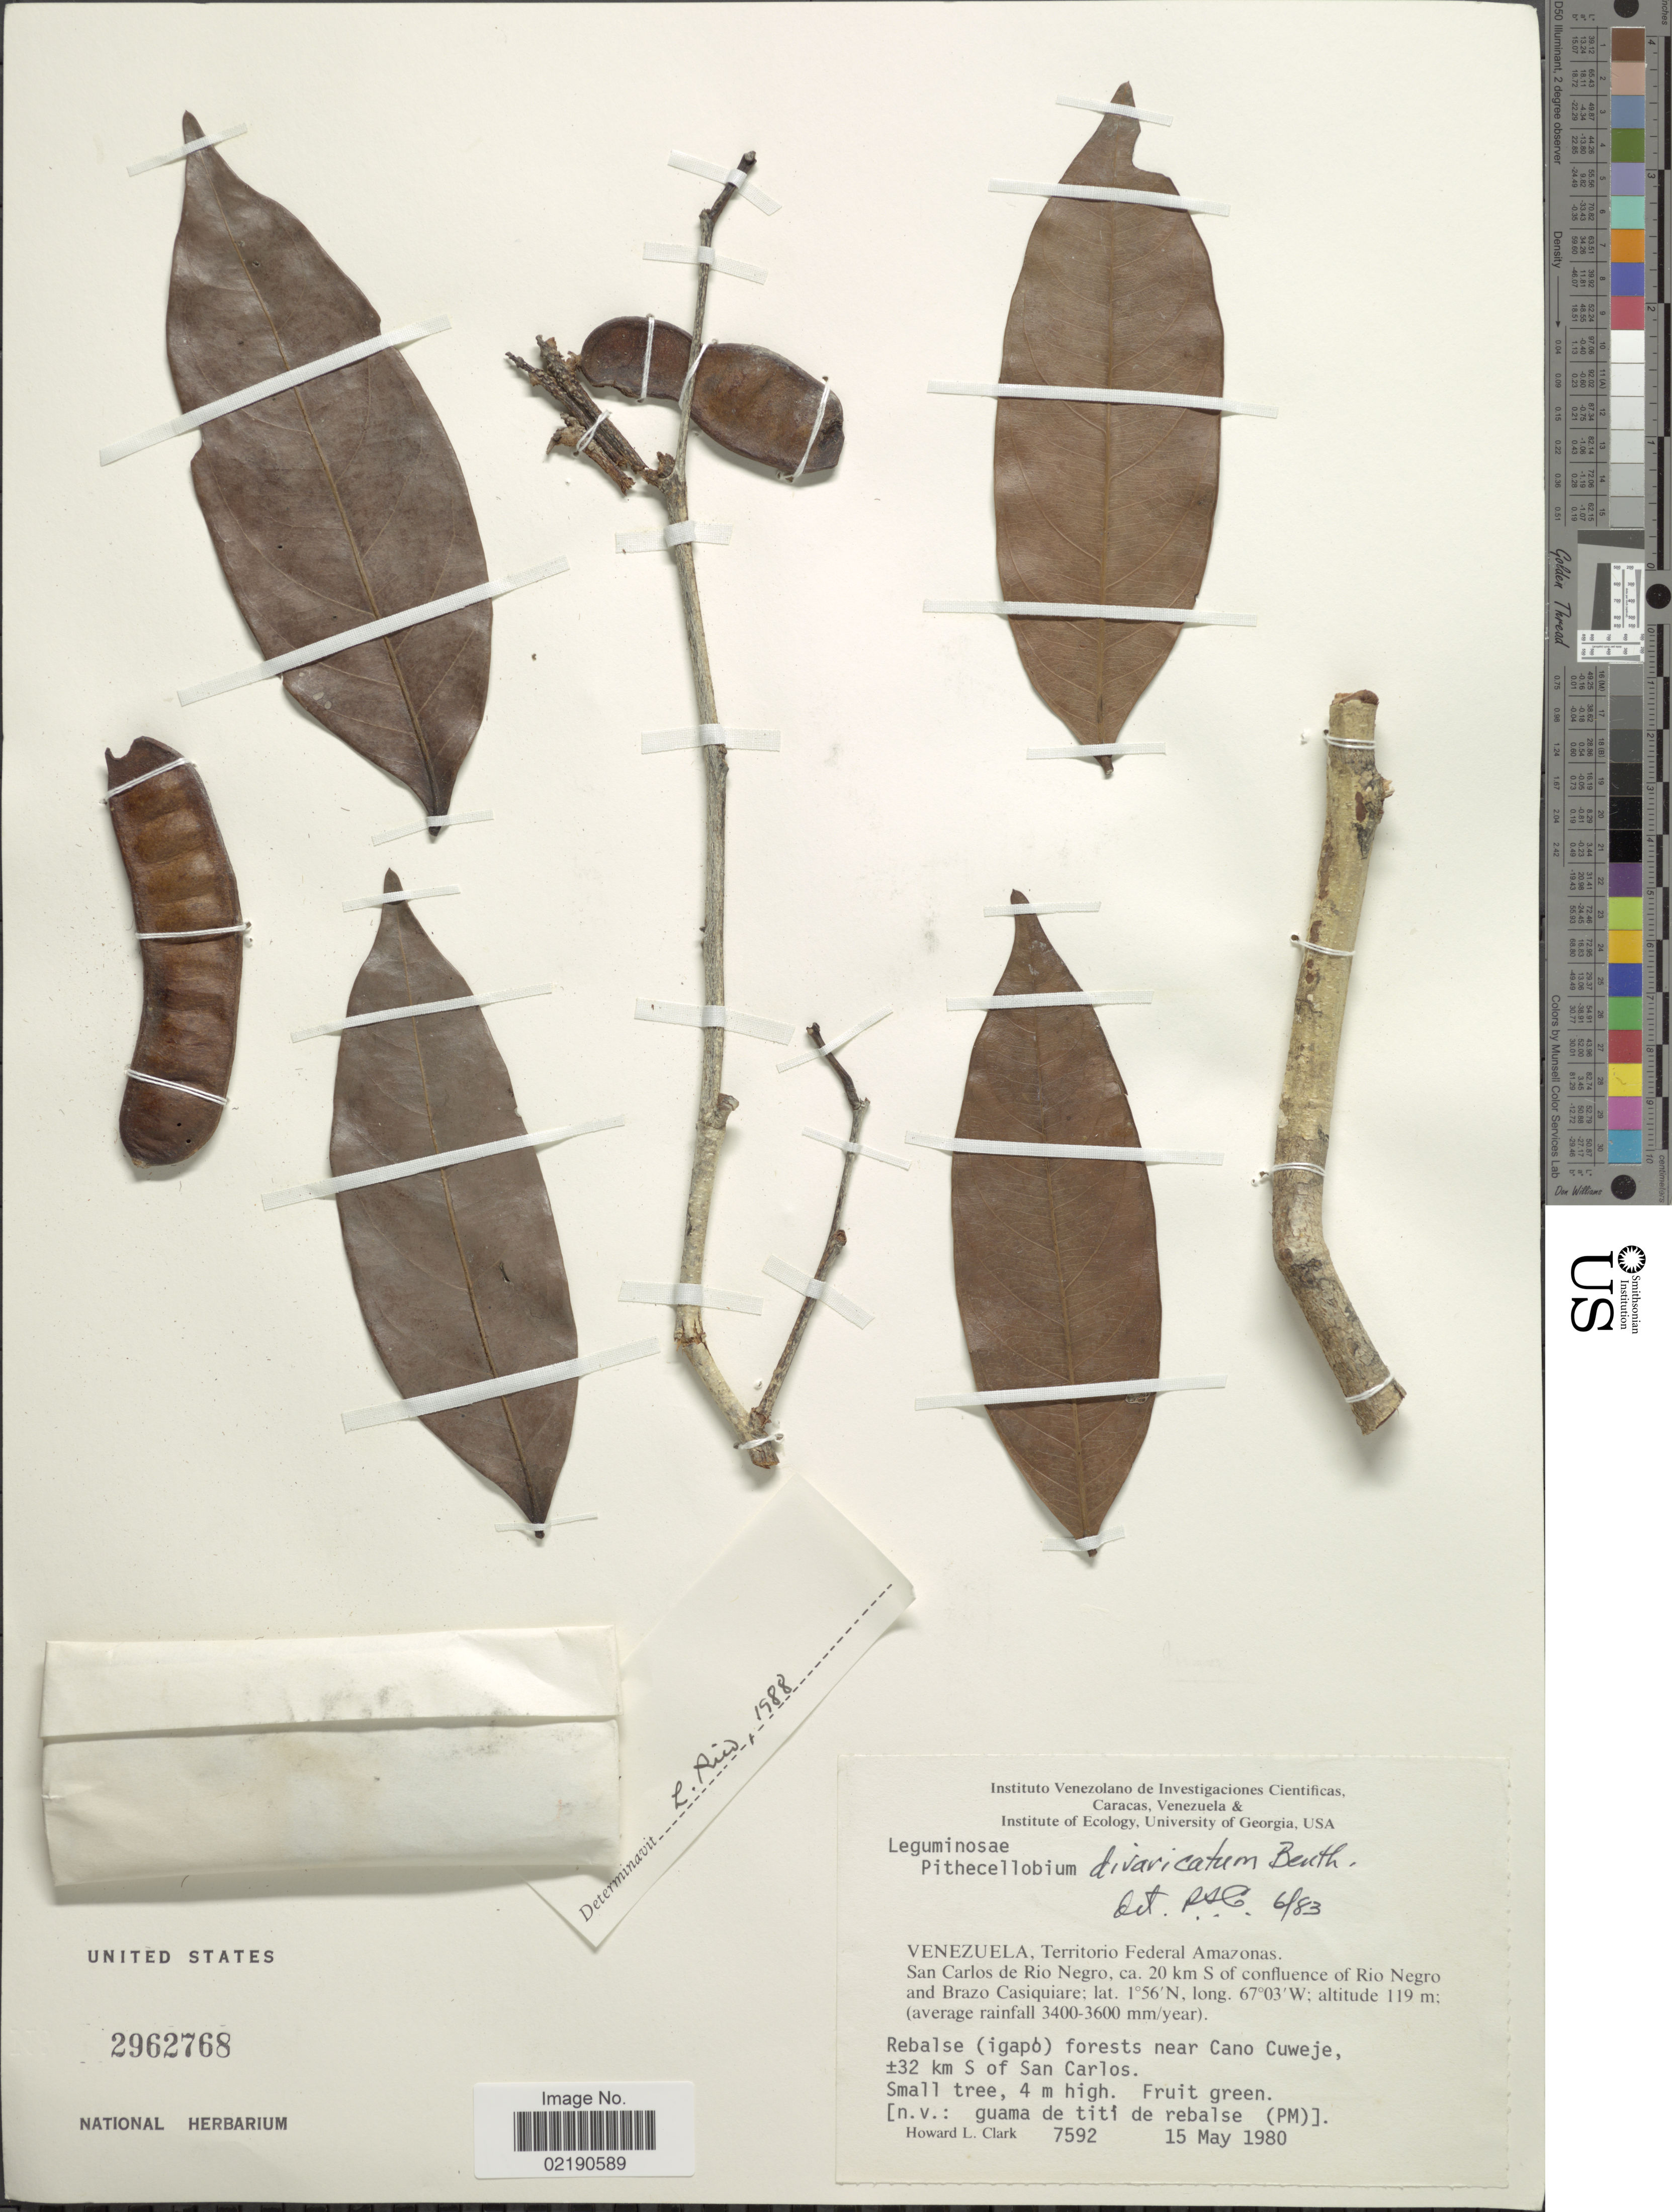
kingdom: Plantae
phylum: Tracheophyta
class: Magnoliopsida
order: Fabales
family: Fabaceae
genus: Inga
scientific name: Inga sp.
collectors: H. L. Clark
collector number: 7592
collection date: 1980-05-15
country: Venezuela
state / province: Amazonas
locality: Territorio Federal Amazonas. San Carlos de Rio Negro, ca. 20 km S of confluence of Rio Negro and Brazo Casiquiare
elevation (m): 119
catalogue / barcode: US 2962768